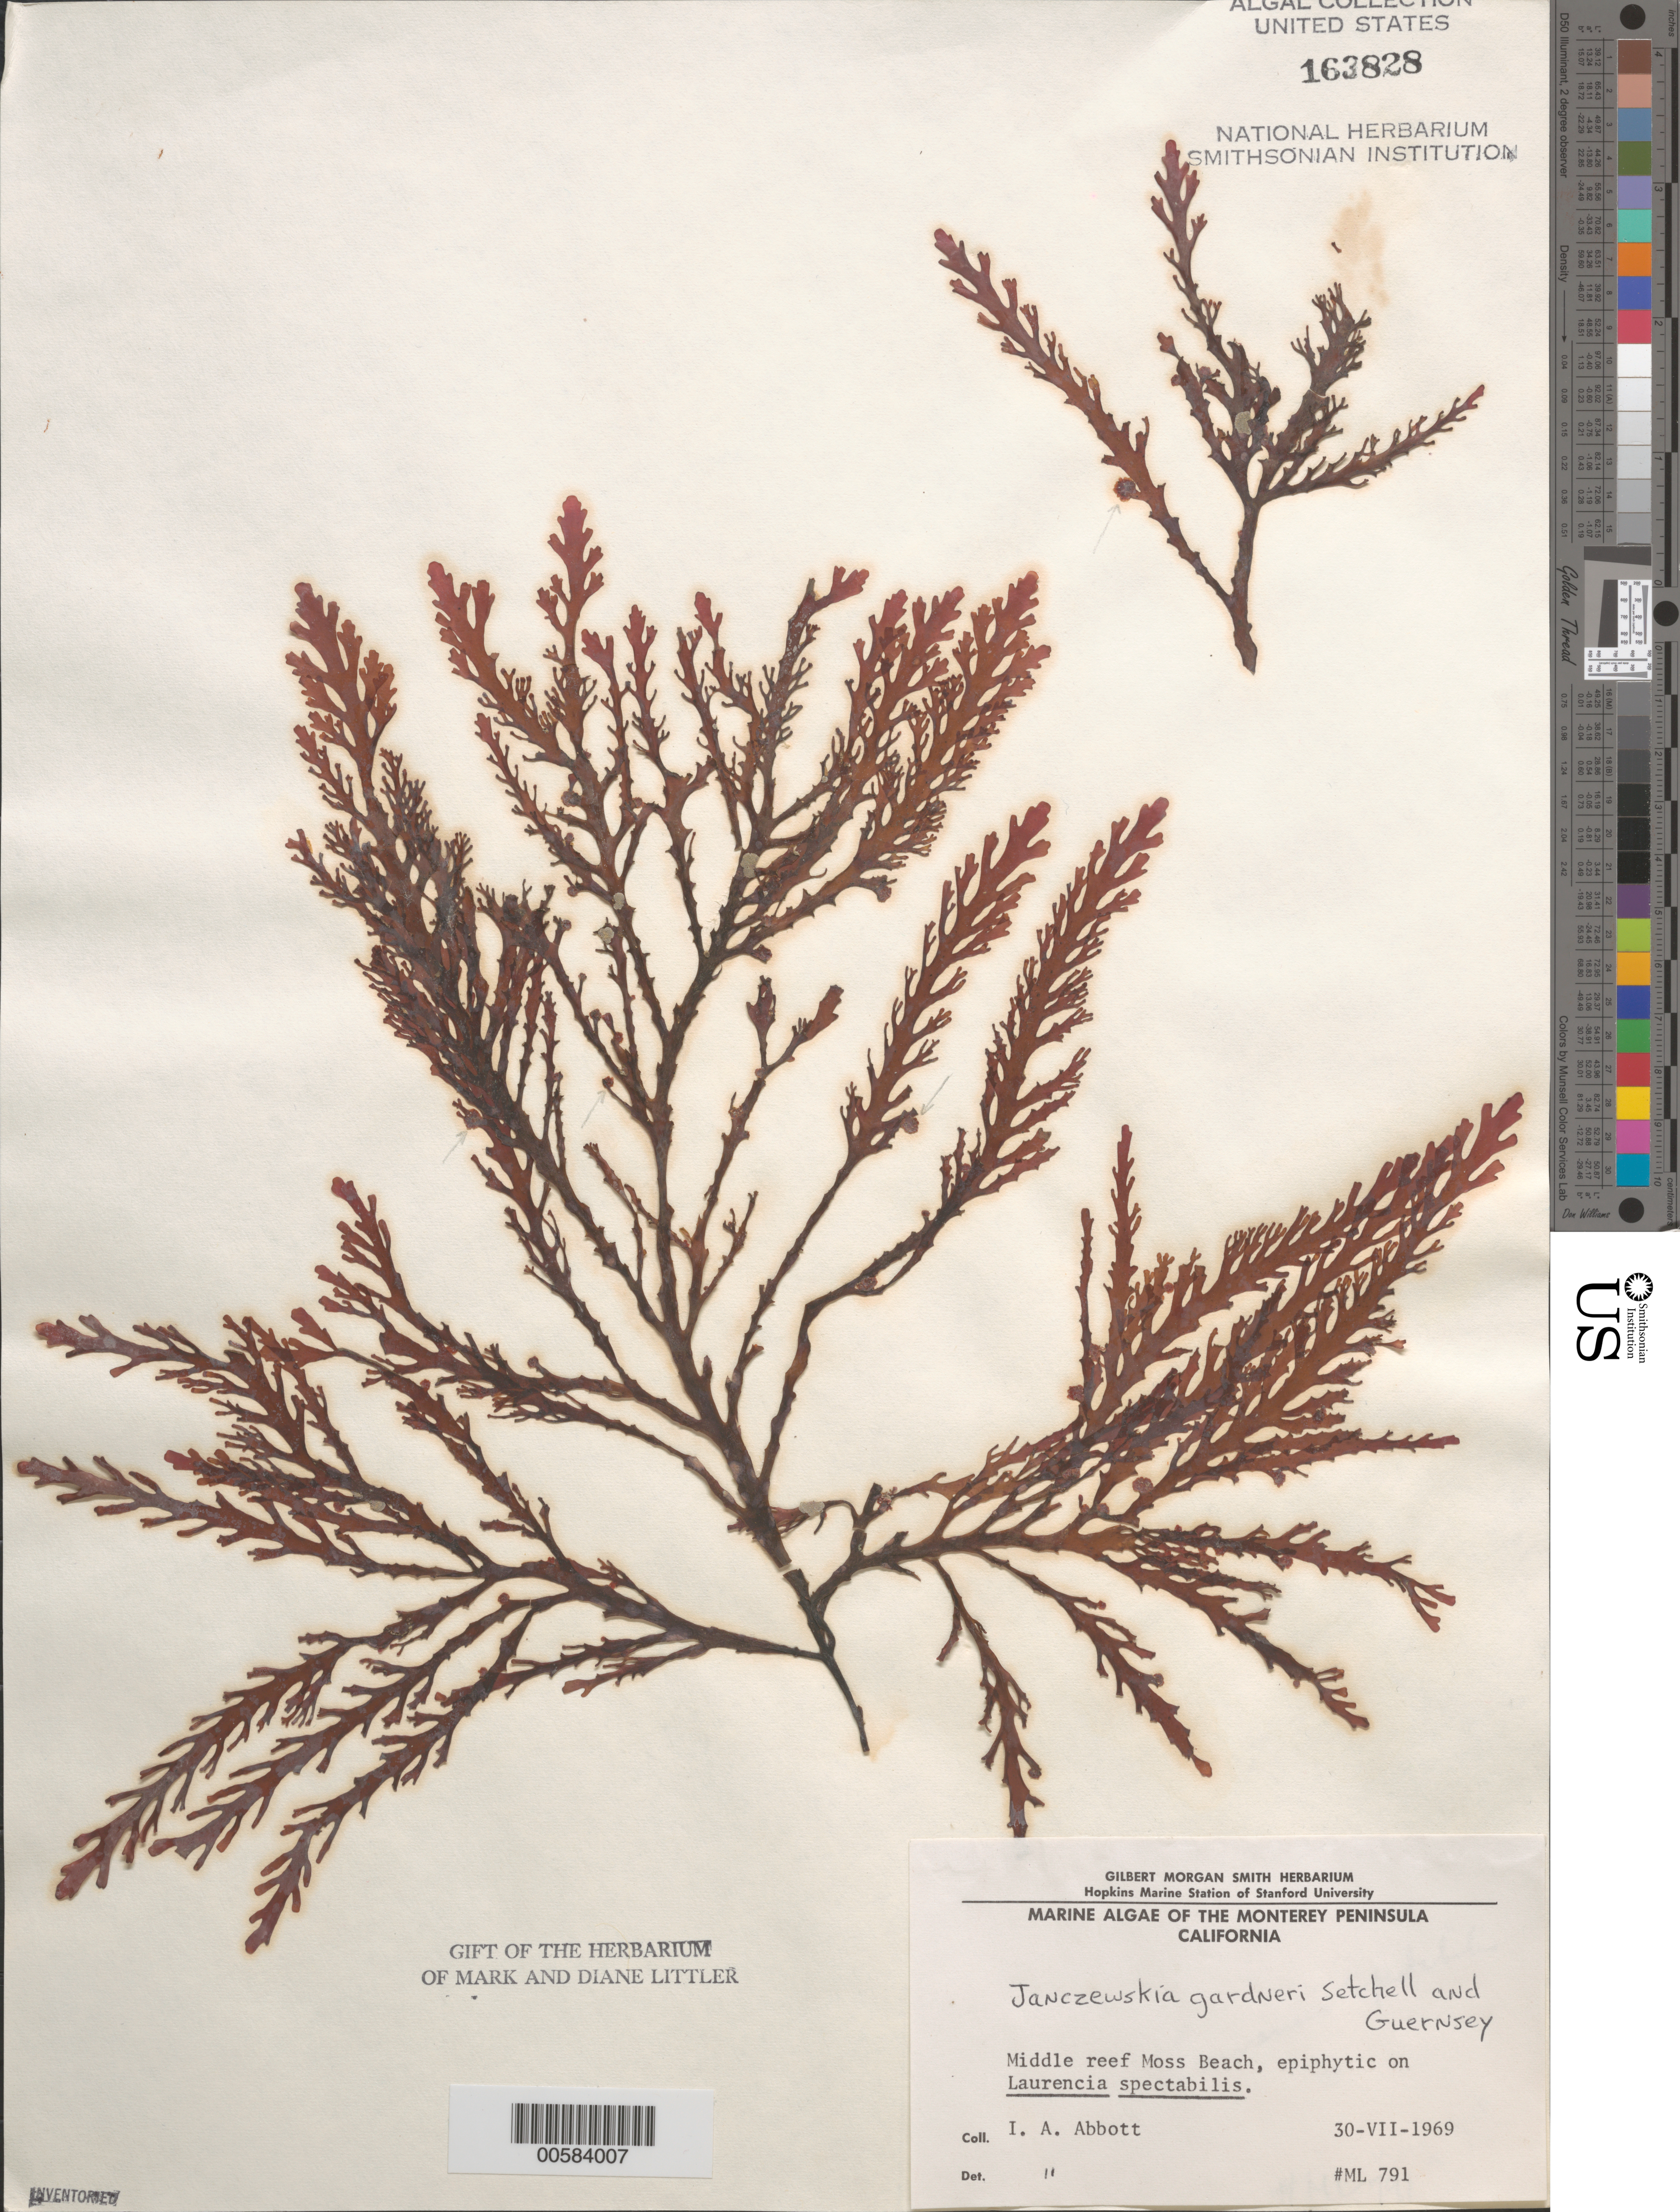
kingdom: Plantae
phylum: Rhodophyta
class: Florideophyceae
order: Ceramiales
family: Rhodomelaceae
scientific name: Heterojanczewskia gardneri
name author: (Setchell & Guernsey) K.W. Nam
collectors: I. A. Abbott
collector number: ML 791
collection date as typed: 30 Jul 1969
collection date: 1969-07-30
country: United States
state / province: California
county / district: Monterey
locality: Middle Reef of Moss Beach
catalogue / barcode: US 163828